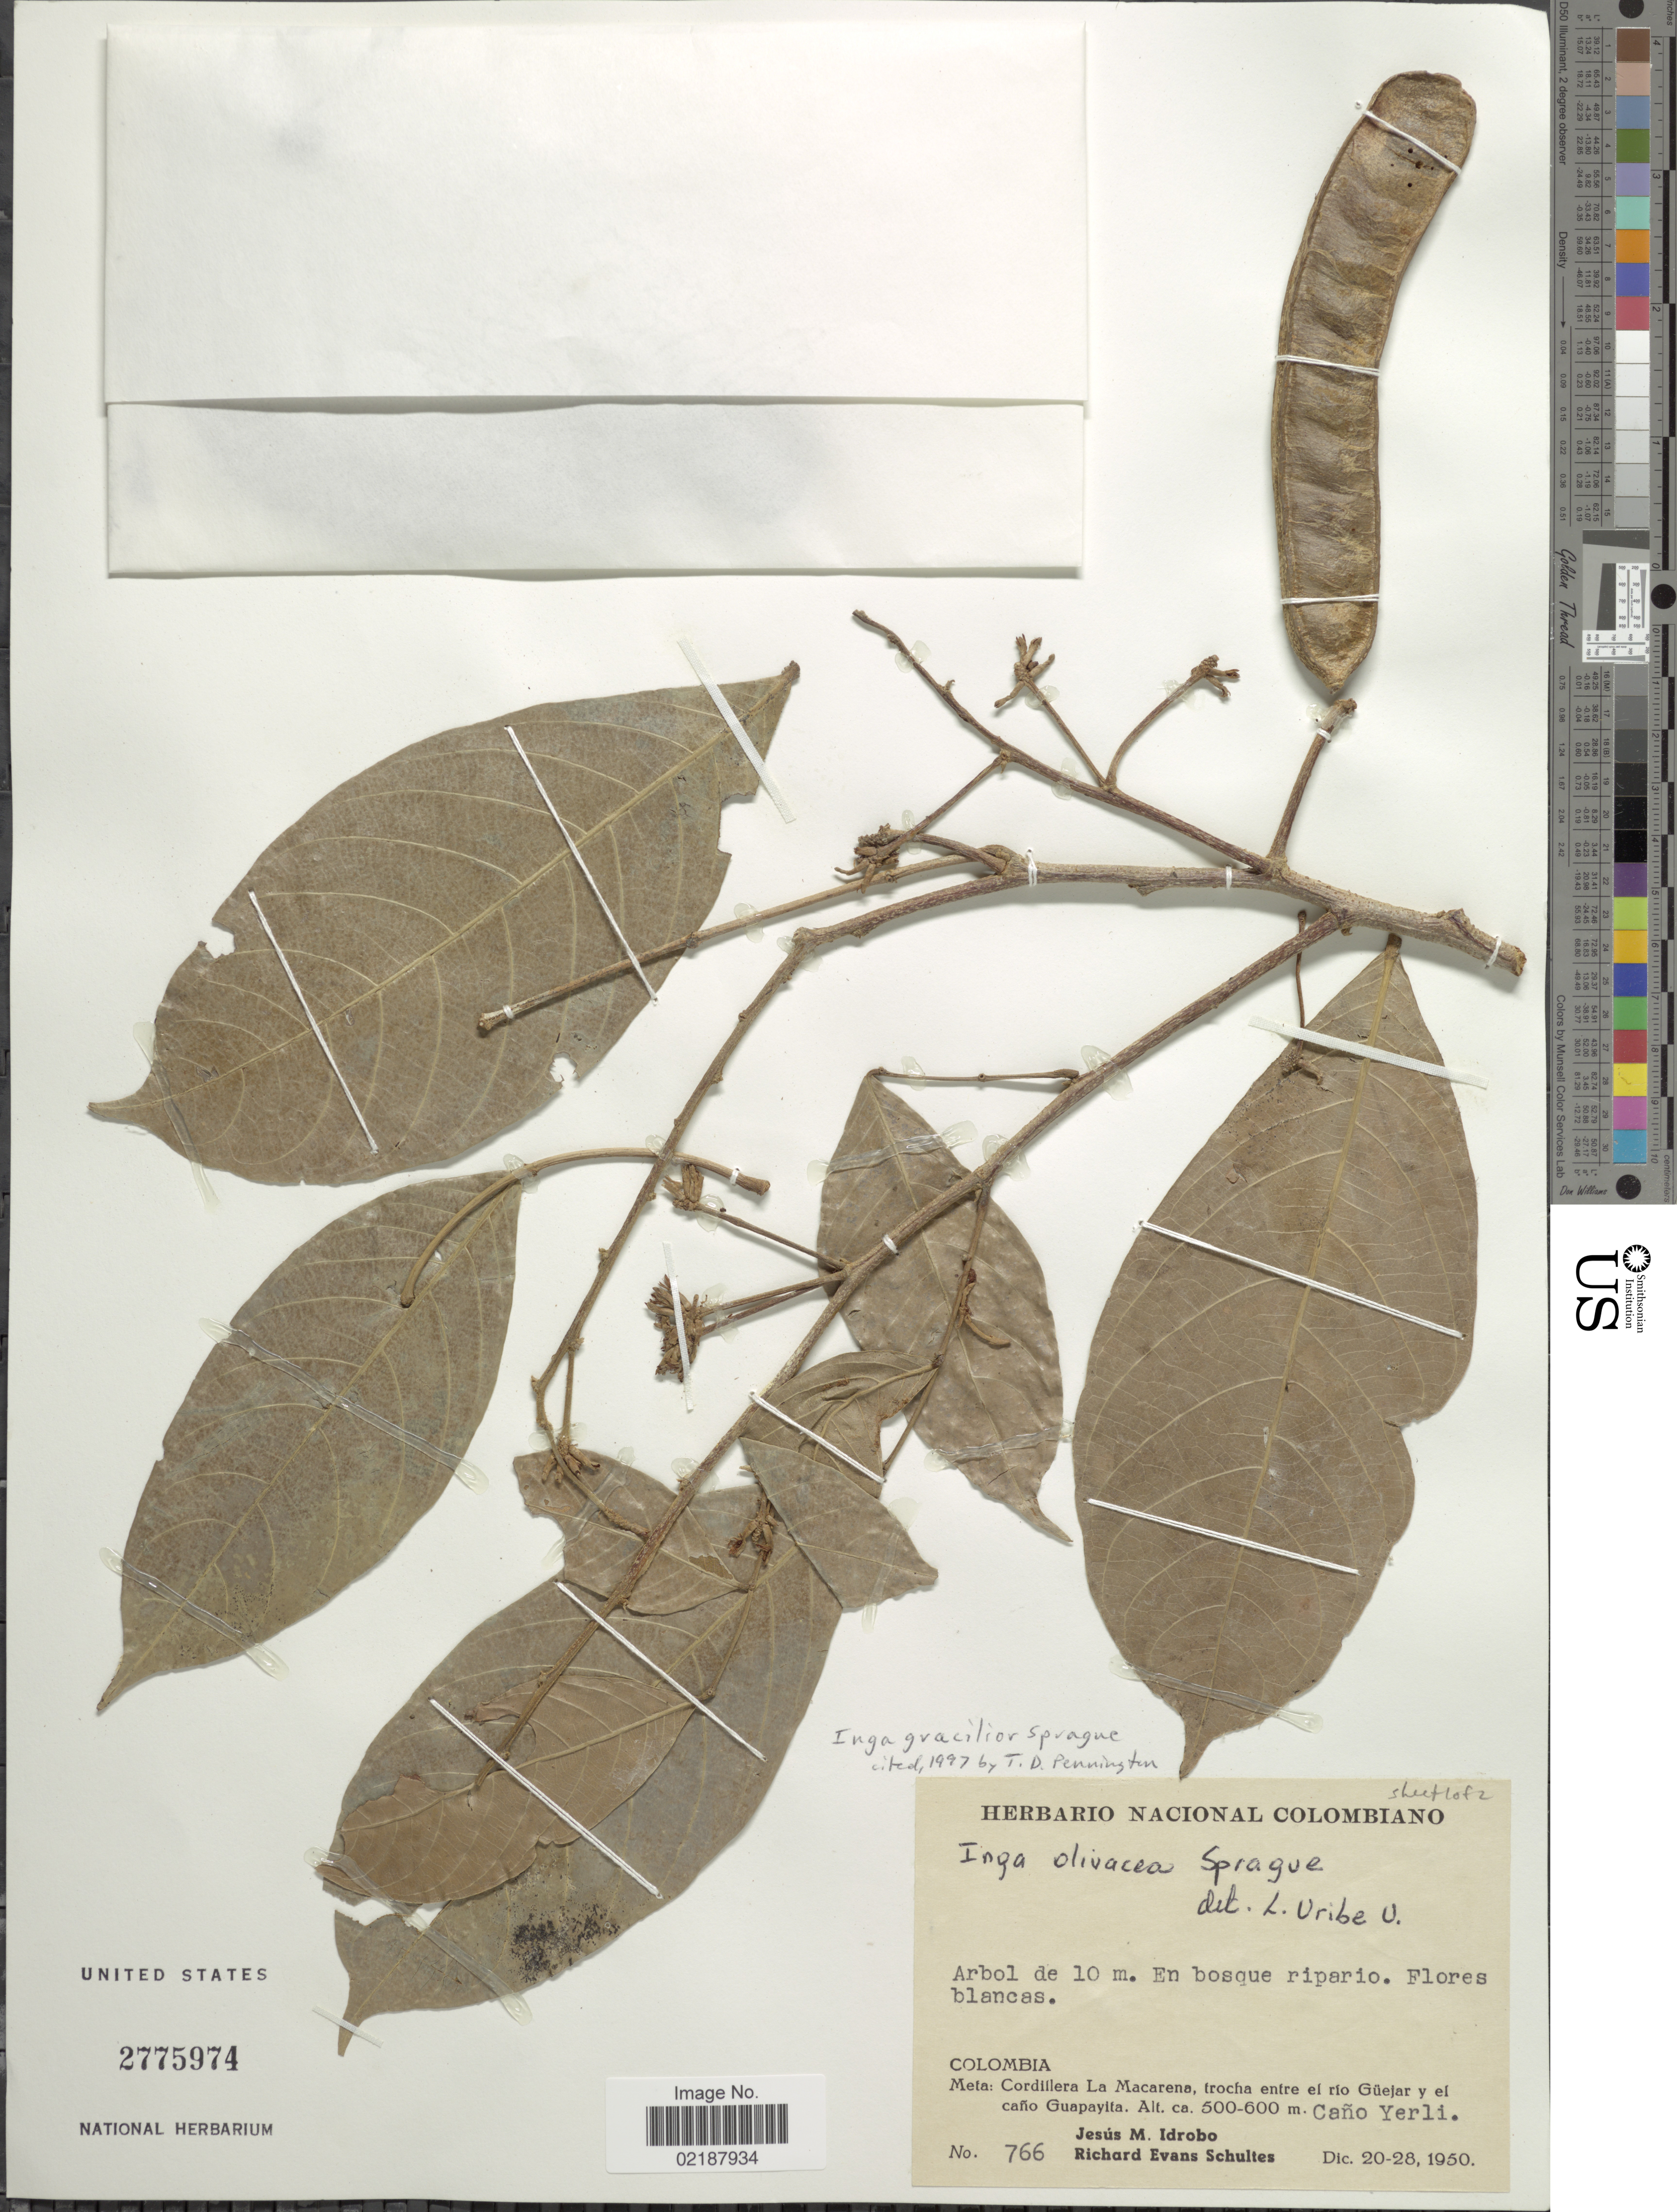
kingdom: Plantae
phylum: Tracheophyta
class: Magnoliopsida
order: Fabales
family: Fabaceae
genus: Inga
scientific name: Inga gracilior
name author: Sprague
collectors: J. M. Idrobo & R. E. Schultes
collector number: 766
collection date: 1950-12-20/1950-12-28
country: Colombia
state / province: Meta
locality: Cordillera La Macarena, irocha entre el rio Guejar y el caño Guapaylia, Caño Yerli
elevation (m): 500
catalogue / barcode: US 2775974